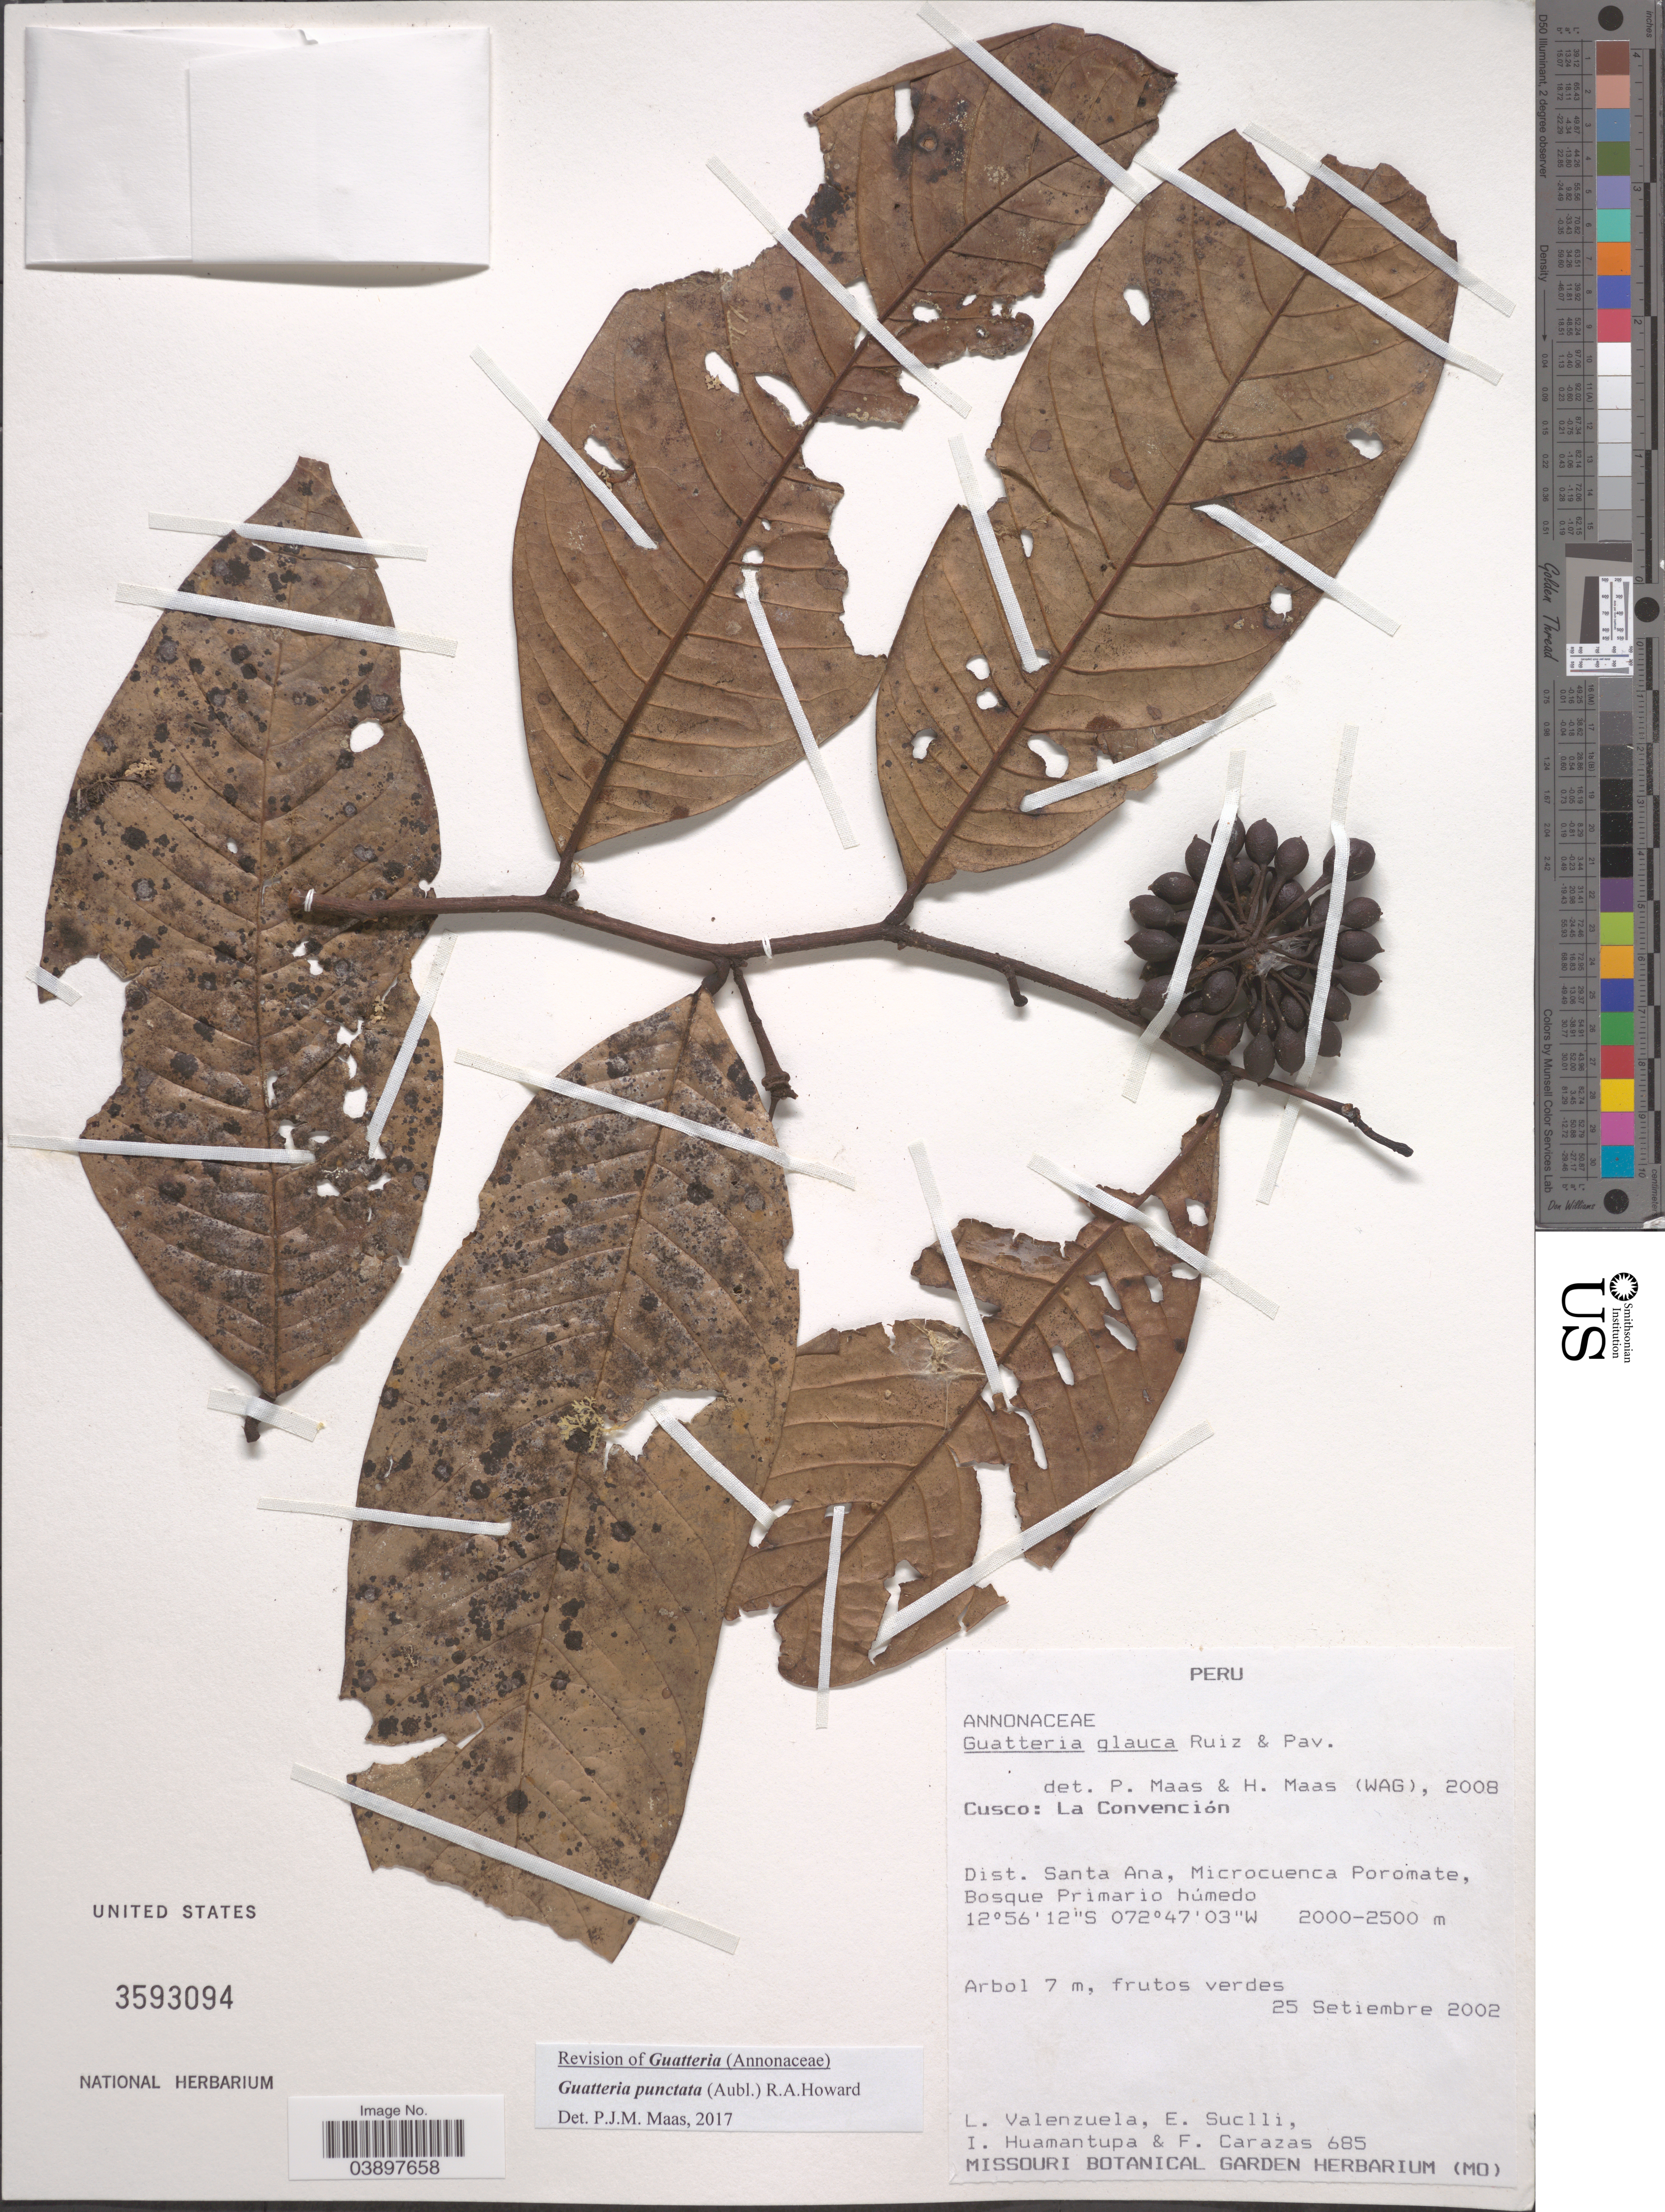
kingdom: Plantae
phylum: Tracheophyta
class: Magnoliopsida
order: Magnoliales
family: Annonaceae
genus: Guatteria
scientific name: Guatteria punctata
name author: (Aubl.) R.A. Howard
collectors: L. Valenzuela, E. Suclli, I. Huamantupa & F. Carazas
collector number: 685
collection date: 2002-09-25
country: Peru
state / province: Cusco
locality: La Convención. Dist. Santa Ana, Microcuenca Poromate.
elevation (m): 2000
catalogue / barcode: US 3593094